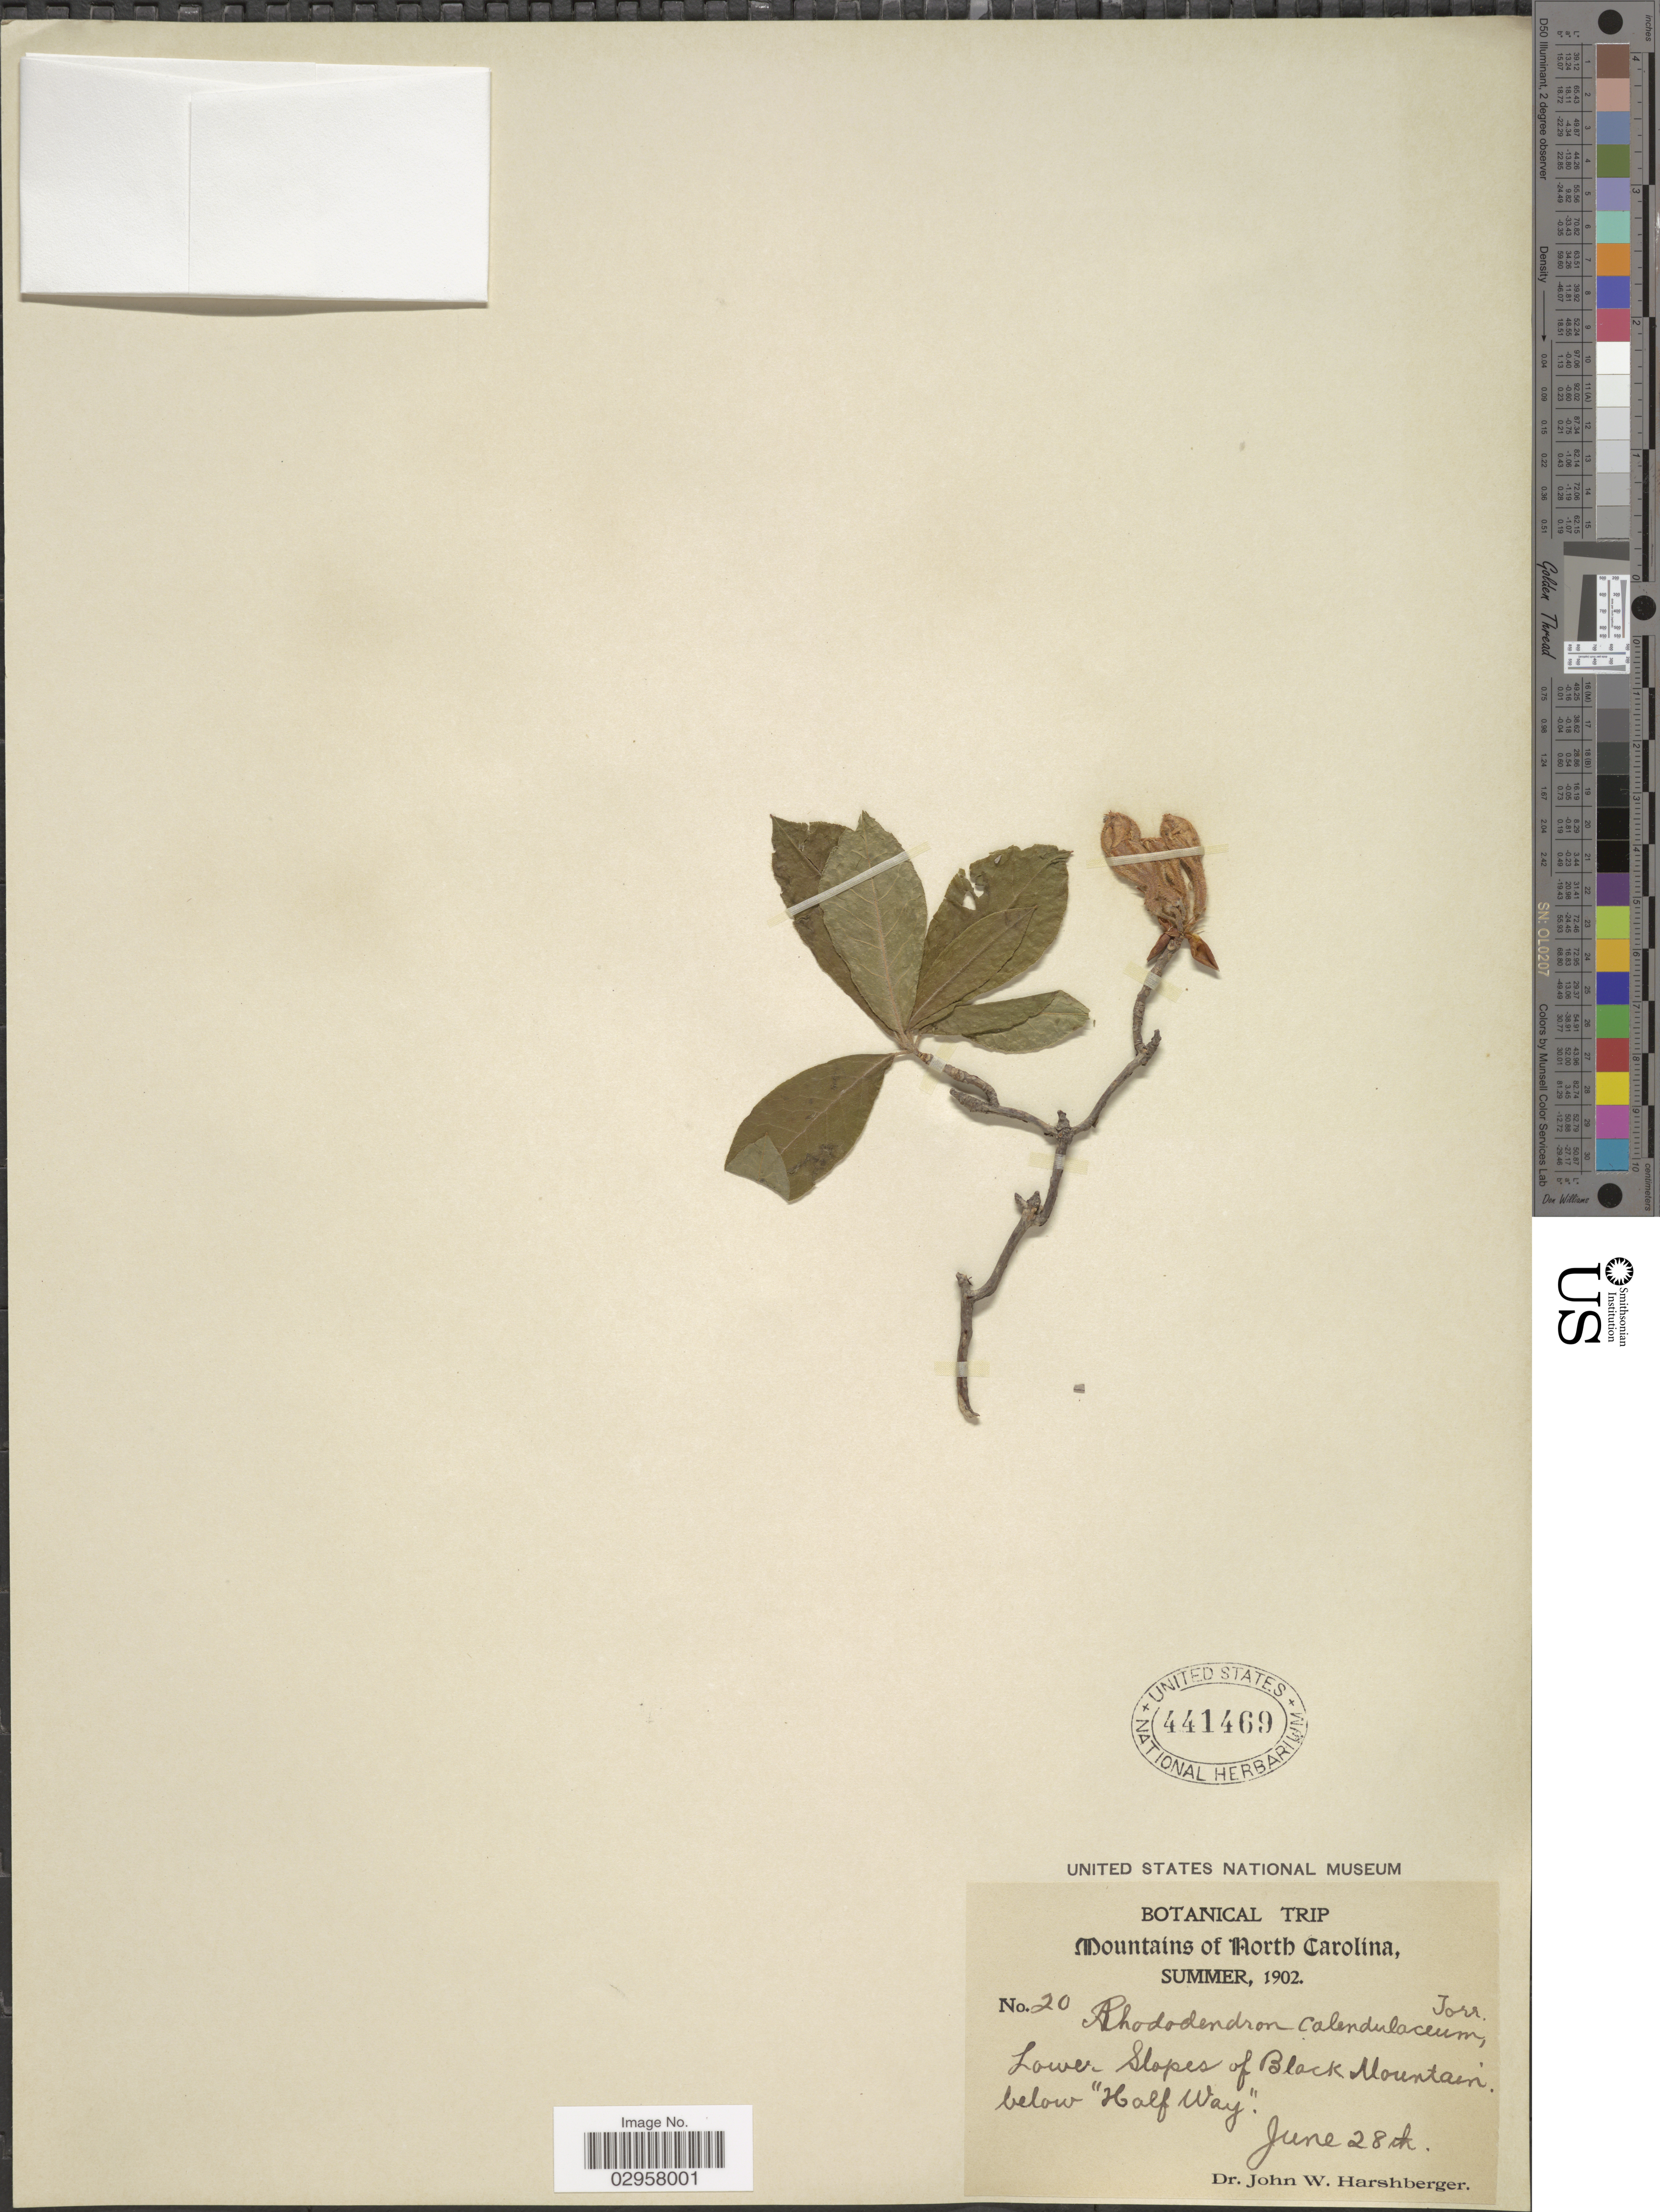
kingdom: Plantae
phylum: Tracheophyta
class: Magnoliopsida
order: Ericales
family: Ericaceae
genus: Rhododendron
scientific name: Rhododendron calendulaceum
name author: (Michx.) Torr.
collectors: J. W. Harshberger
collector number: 20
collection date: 1902-06-28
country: United States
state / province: North Carolina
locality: Mountains of North Carolina. Lower Slopes of Black Mountain below 'Half Way'.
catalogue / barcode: US 441469